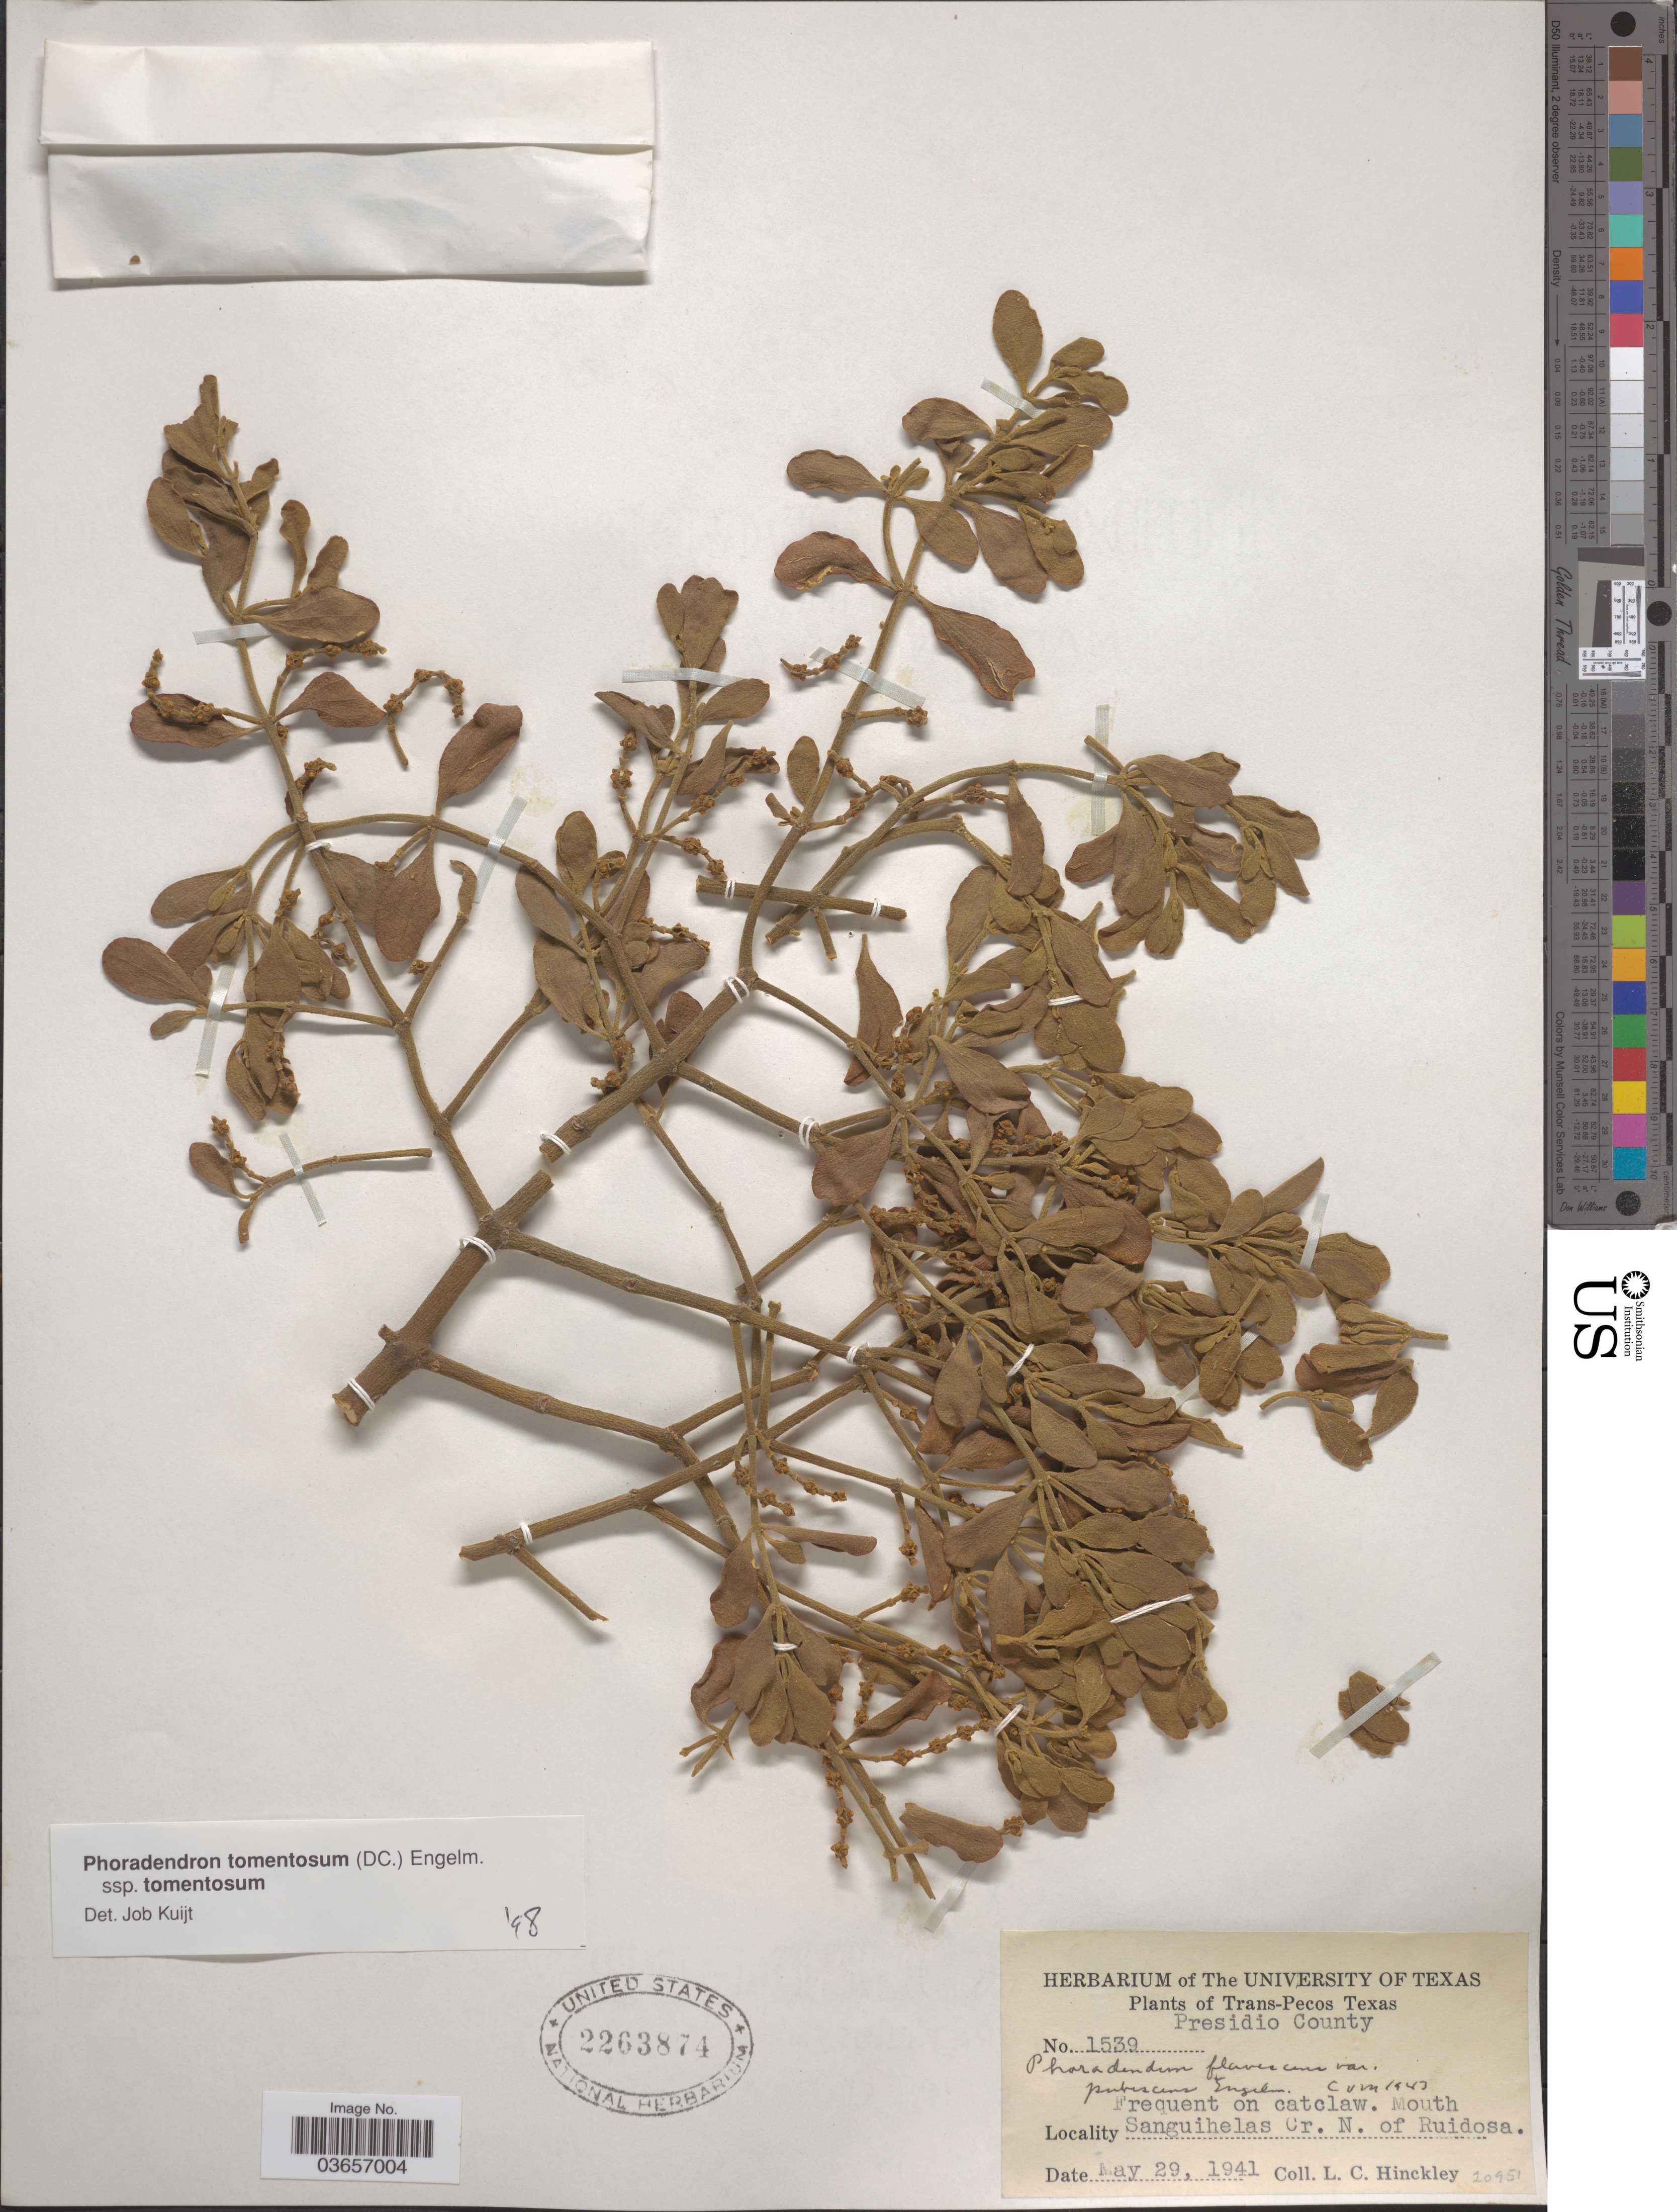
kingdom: Plantae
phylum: Tracheophyta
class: Magnoliopsida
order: Santalales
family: Viscaceae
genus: Phoradendron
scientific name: Phoradendron tomentosum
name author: DC.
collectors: L. Hinckley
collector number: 1539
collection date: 1941-05-29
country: United States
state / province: Texas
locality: Trans-Pecos. Presidio County. Mouth Sanguihelas Cr. N. of Ruidosa.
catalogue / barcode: US 2263874